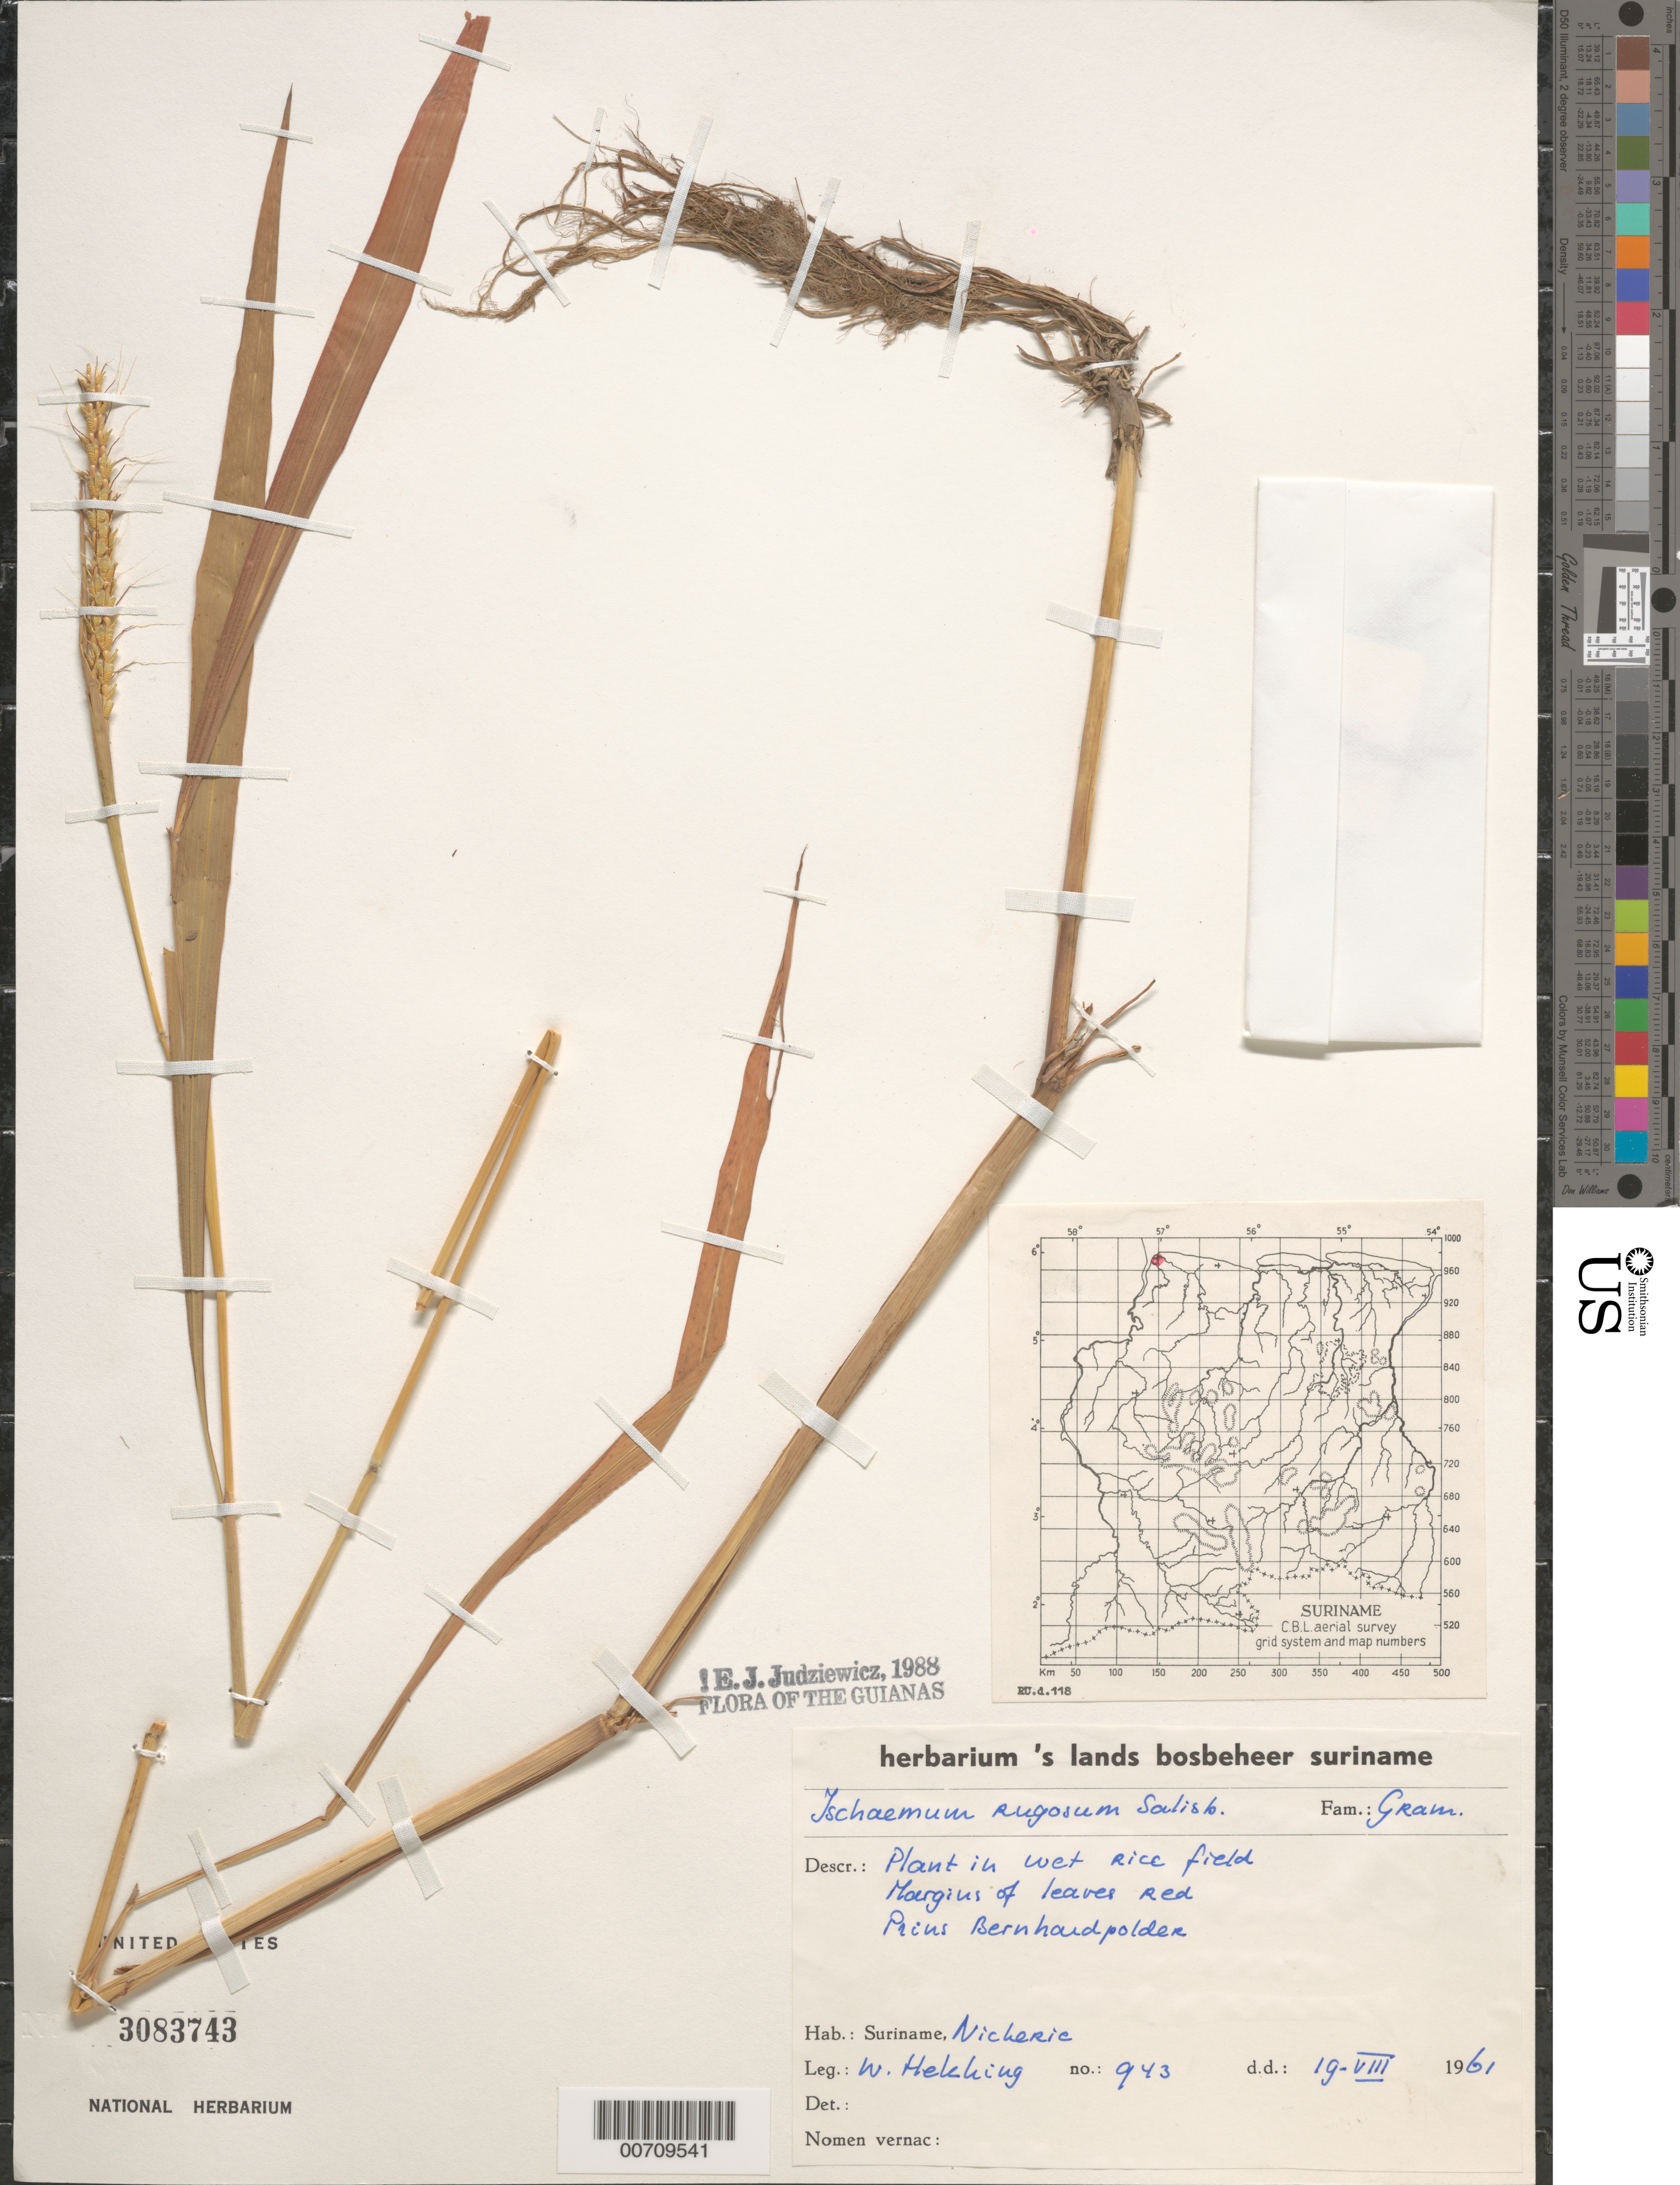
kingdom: Plantae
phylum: Tracheophyta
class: Liliopsida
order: Poales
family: Poaceae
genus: Ischaemum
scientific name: Ischaemum rugosum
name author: Salisb.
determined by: Judziewicz, E. J.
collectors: W. H. A. Hekking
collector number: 943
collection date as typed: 19-Aug-61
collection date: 1961-08-19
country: Suriname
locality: Nickerie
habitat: Wet rice field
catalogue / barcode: US 3083743